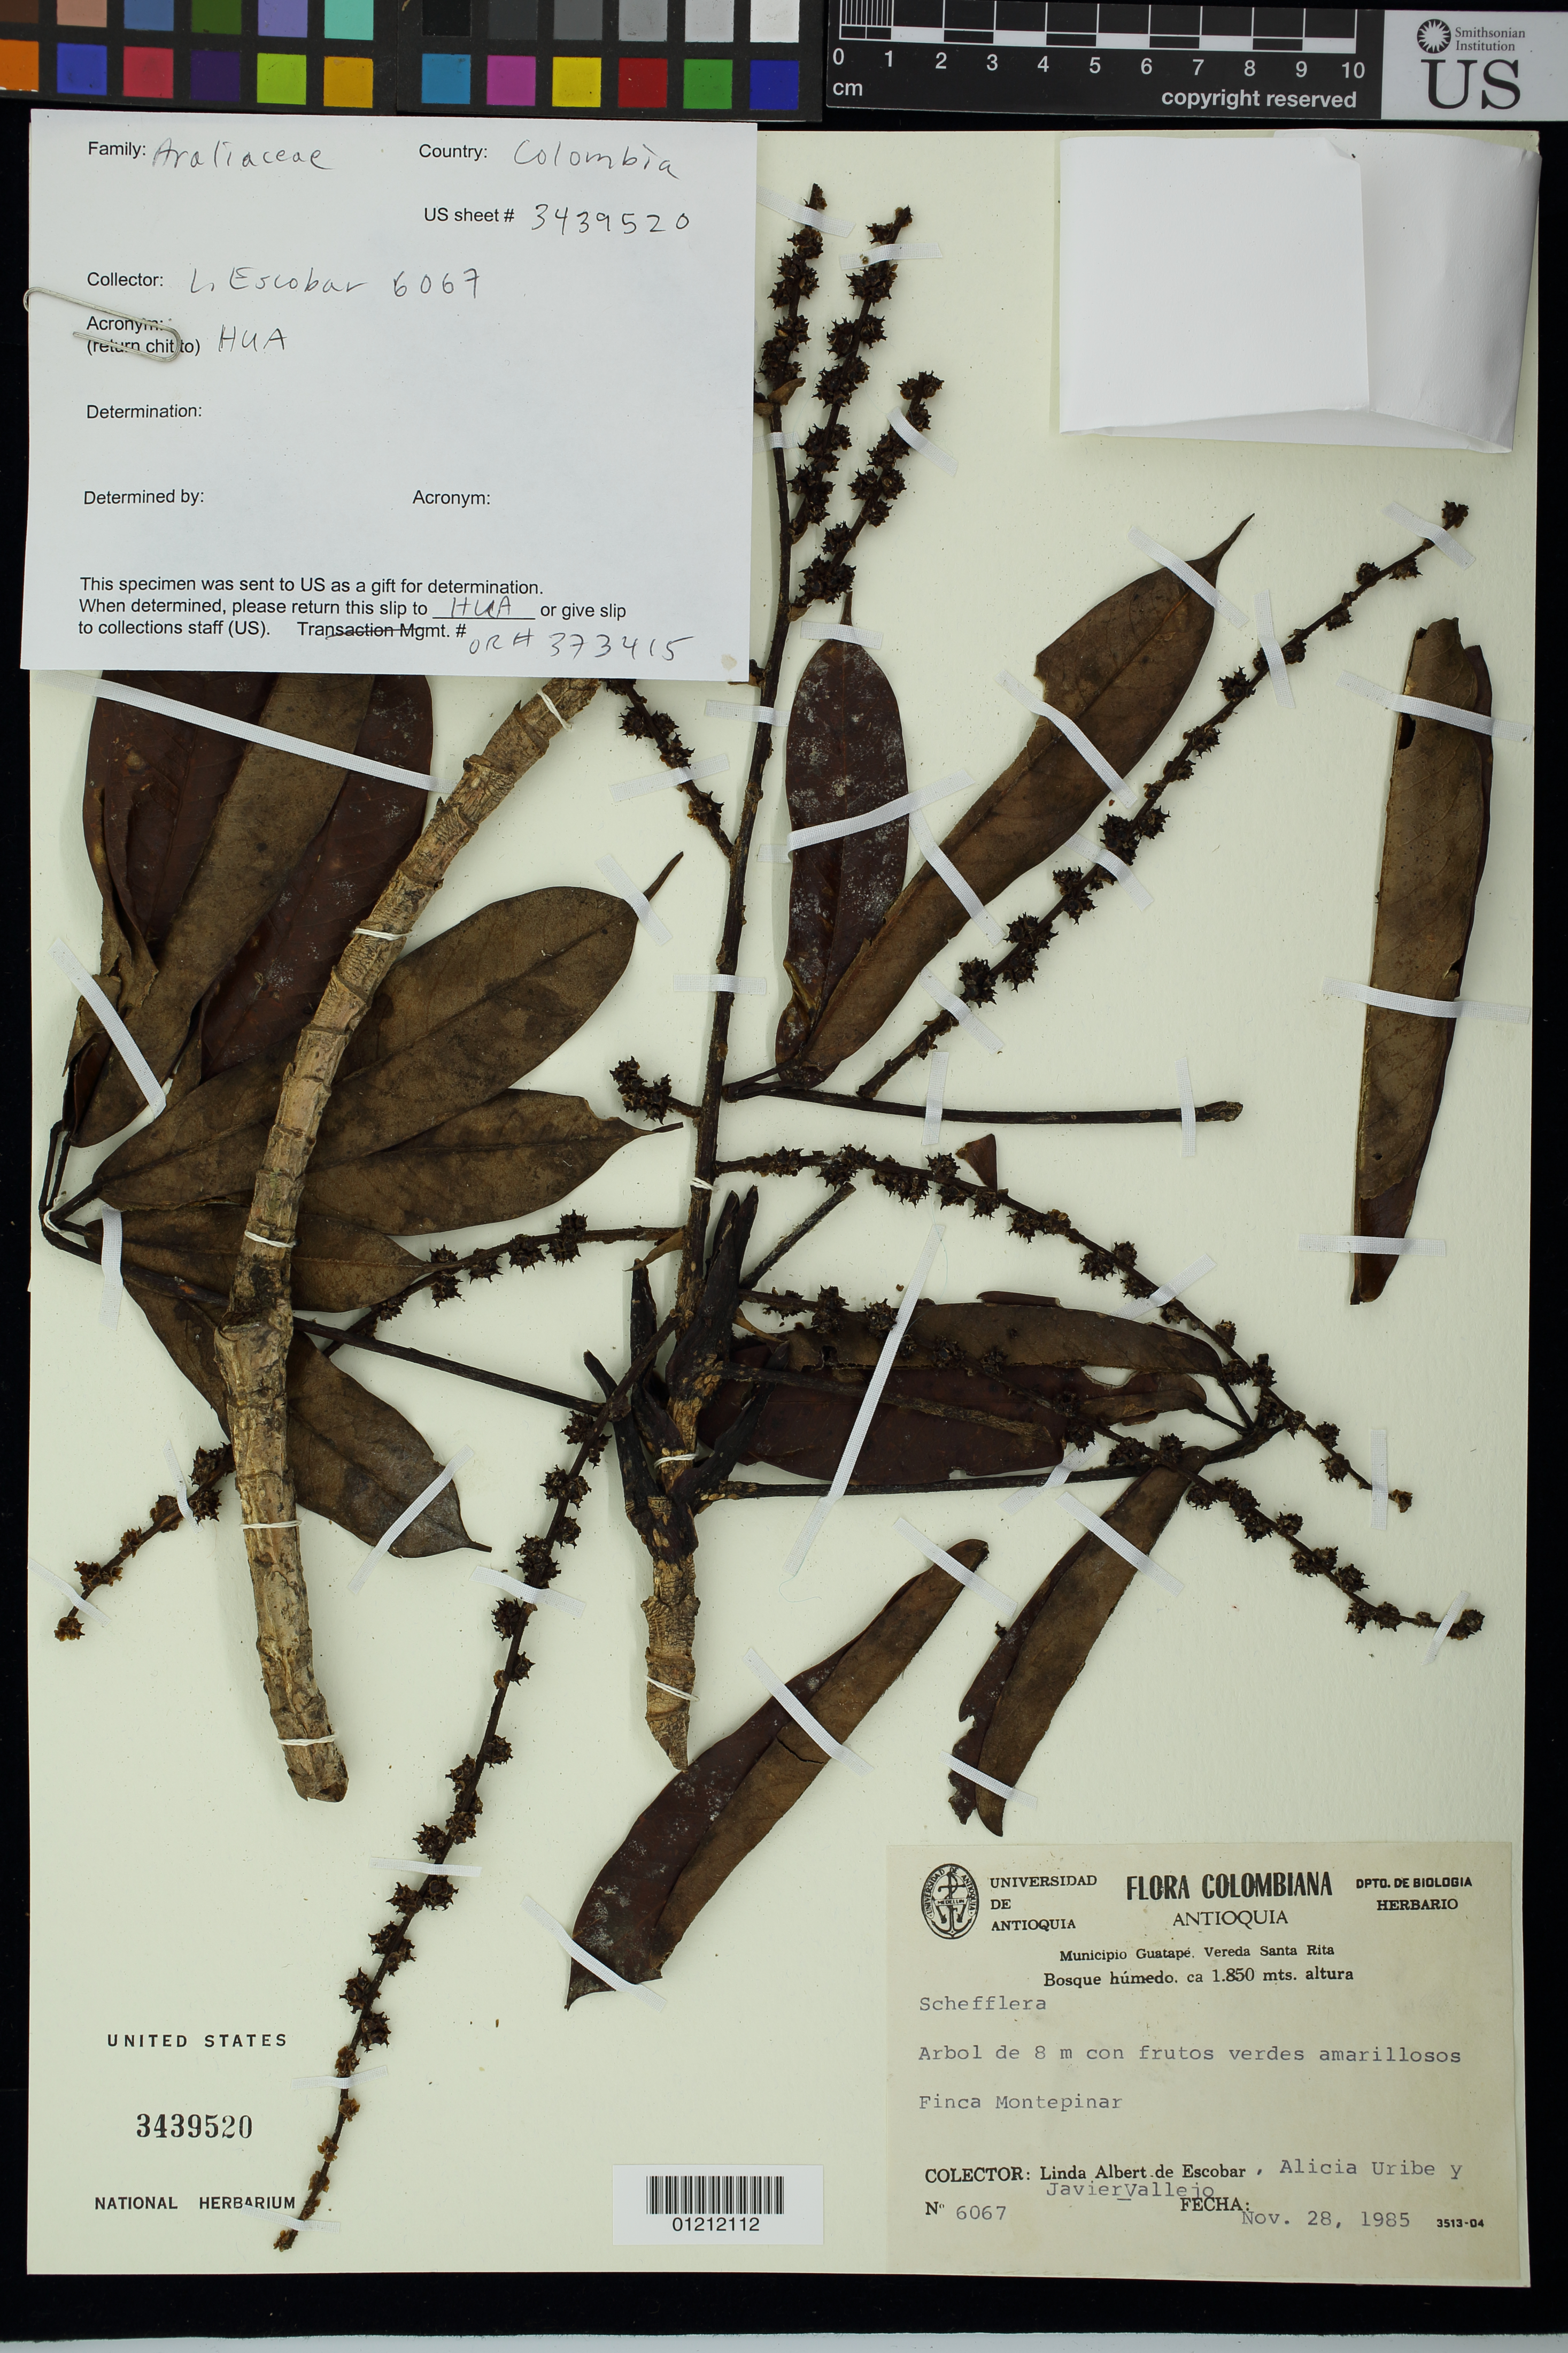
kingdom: Plantae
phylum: Tracheophyta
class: Magnoliopsida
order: Apiales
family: Araliaceae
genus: Schefflera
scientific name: Schefflera sp.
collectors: L. K. de Escobar, A. Uribe & J. Vallejo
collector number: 6067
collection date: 1985-11-28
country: Colombia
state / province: Antioquia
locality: Minucipio Guatapé. Verada Santa Rita. Bosque h·medo.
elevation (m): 1850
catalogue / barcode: US 3439520